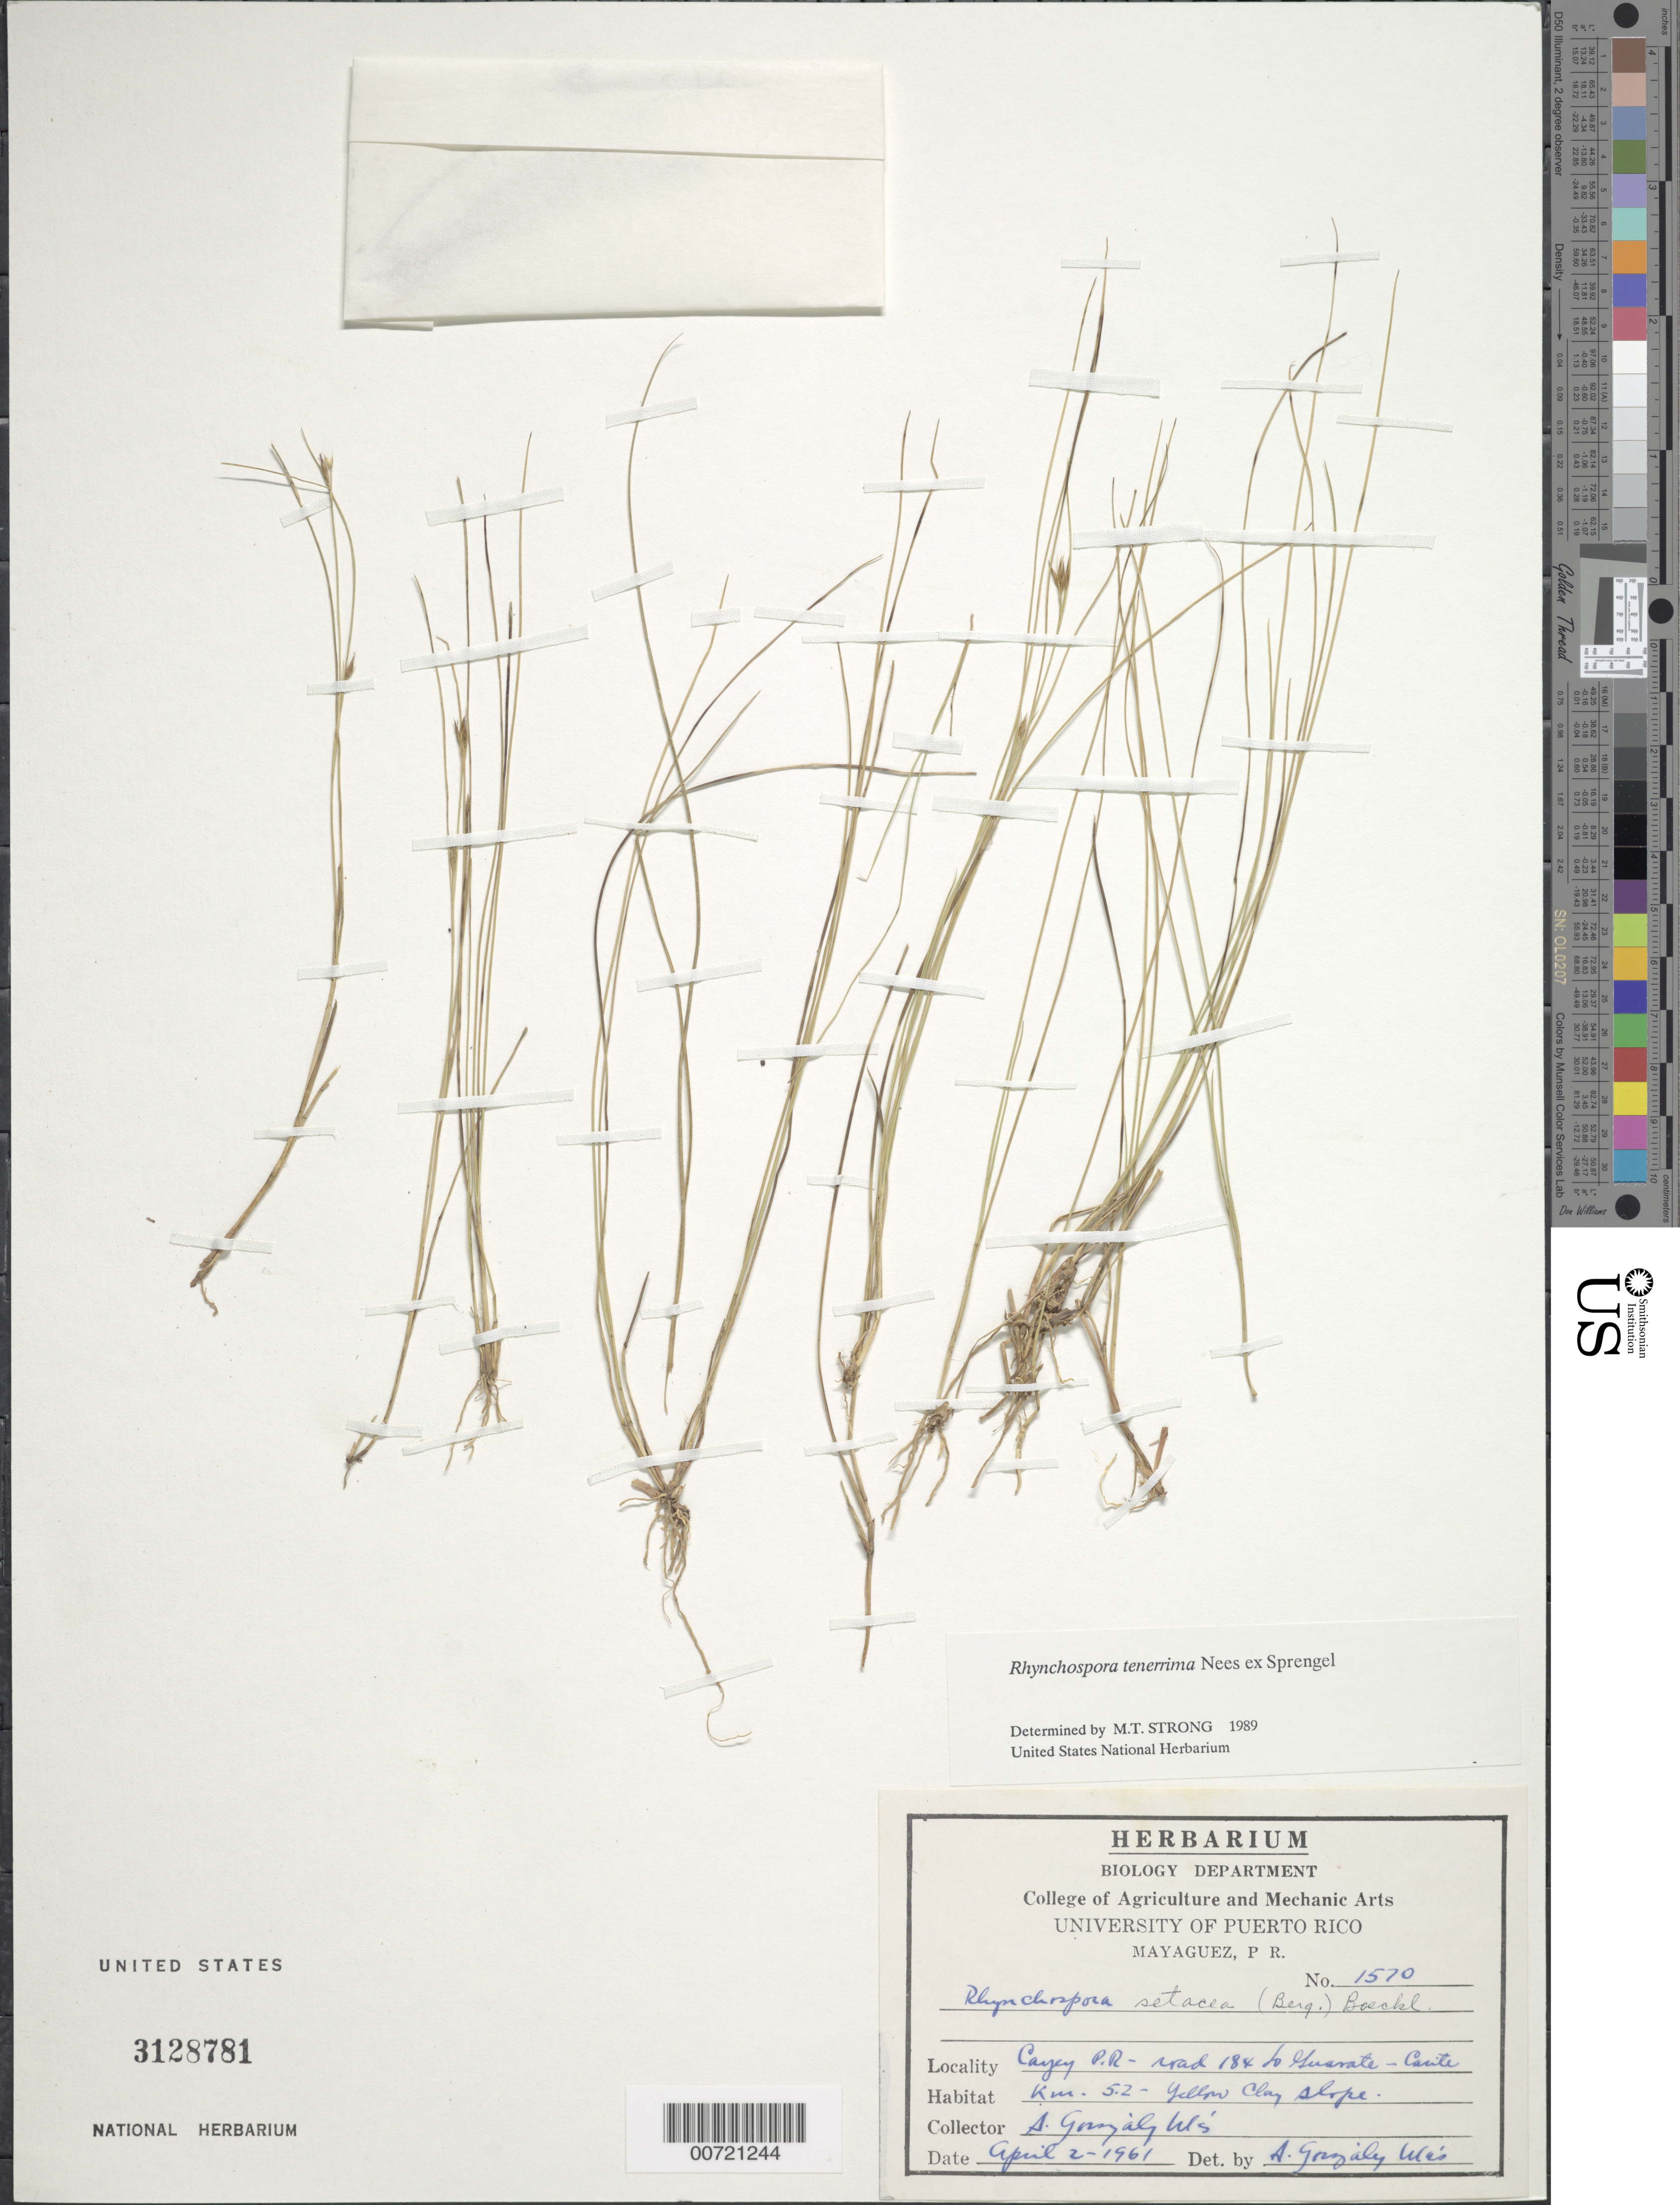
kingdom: Plantae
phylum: Tracheophyta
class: Liliopsida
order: Poales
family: Cyperaceae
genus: Rhynchospora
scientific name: Rhynchospora tenerrima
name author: Nees ex Spreng.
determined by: Strong, M. T., (US), Smithsonian Institution - National Museum of Natural History (UNITED STATES)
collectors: A. González Más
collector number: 1570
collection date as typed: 02 Apr 1961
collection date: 1961-04-02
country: Puerto Rico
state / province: Cayey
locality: Cayey, road 184, Guavate - Carite, km 5.2.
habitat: Yellow clay slope.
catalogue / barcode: US 3128781